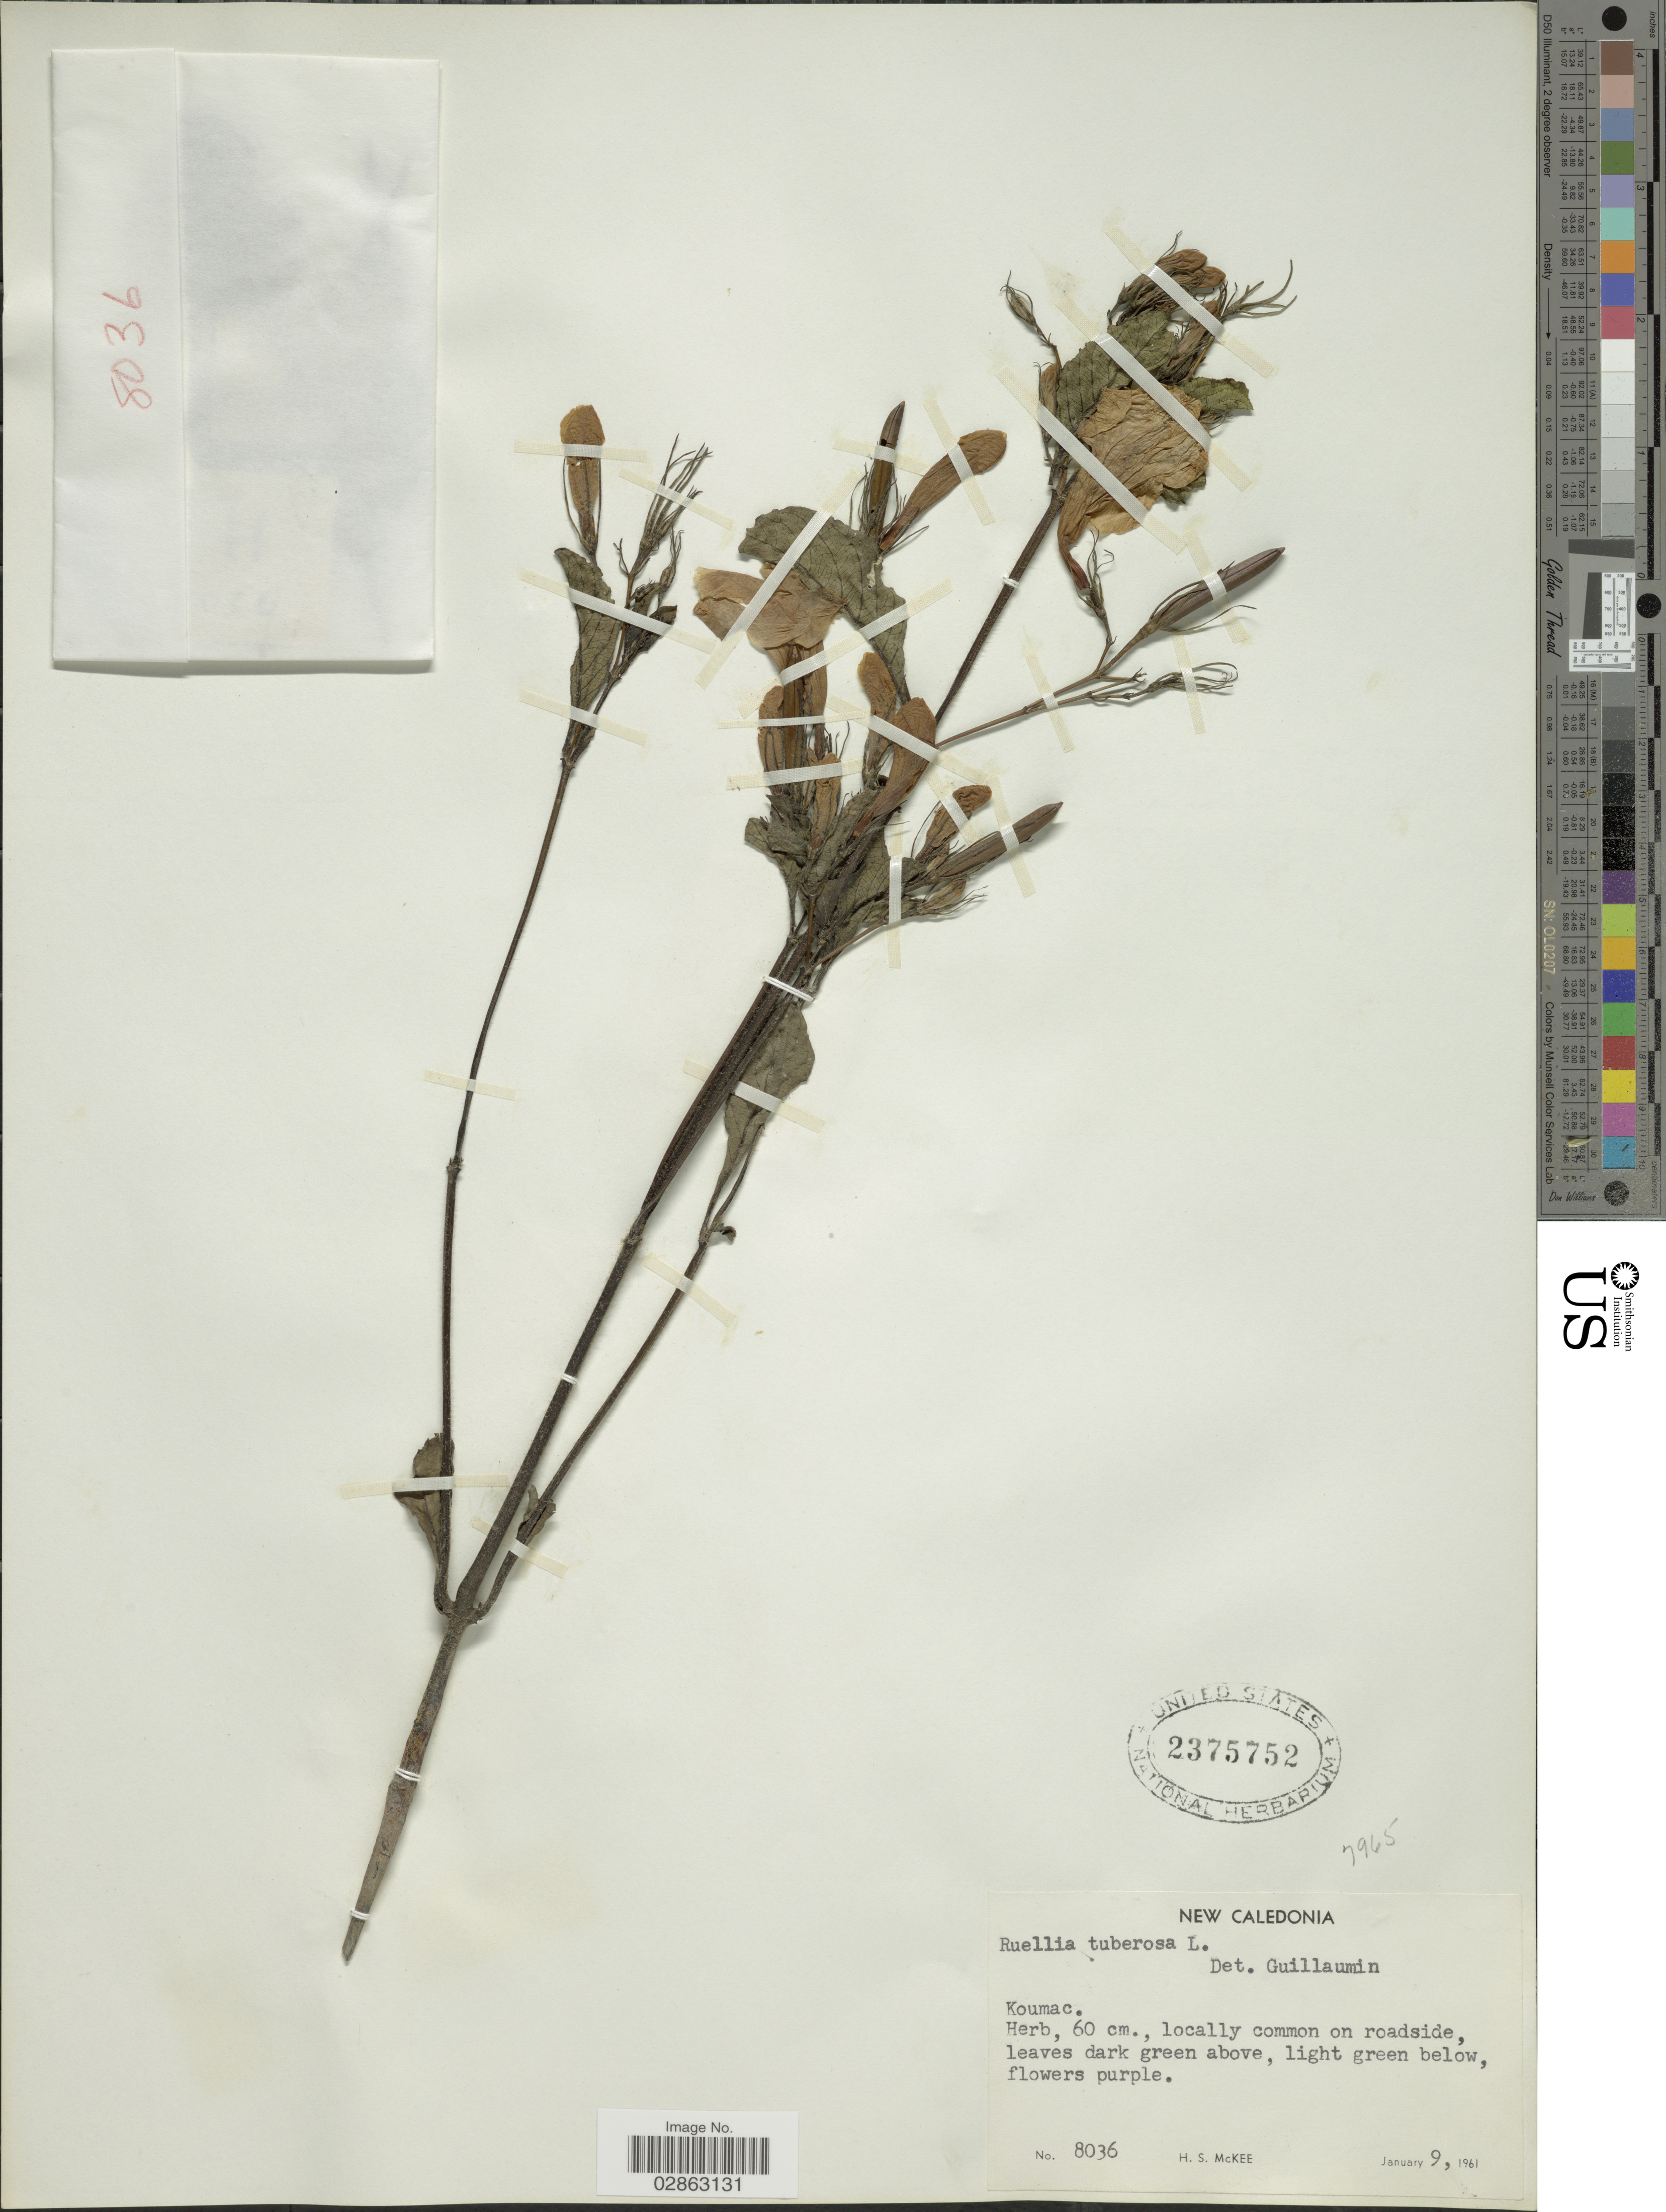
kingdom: Plantae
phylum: Tracheophyta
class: Magnoliopsida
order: Lamiales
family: Acanthaceae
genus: Ruellia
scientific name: Ruellia tuberosa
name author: L.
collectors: H. S. McKee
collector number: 8036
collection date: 1961-01-09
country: New Caledonia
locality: Koumac.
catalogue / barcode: US 2375752